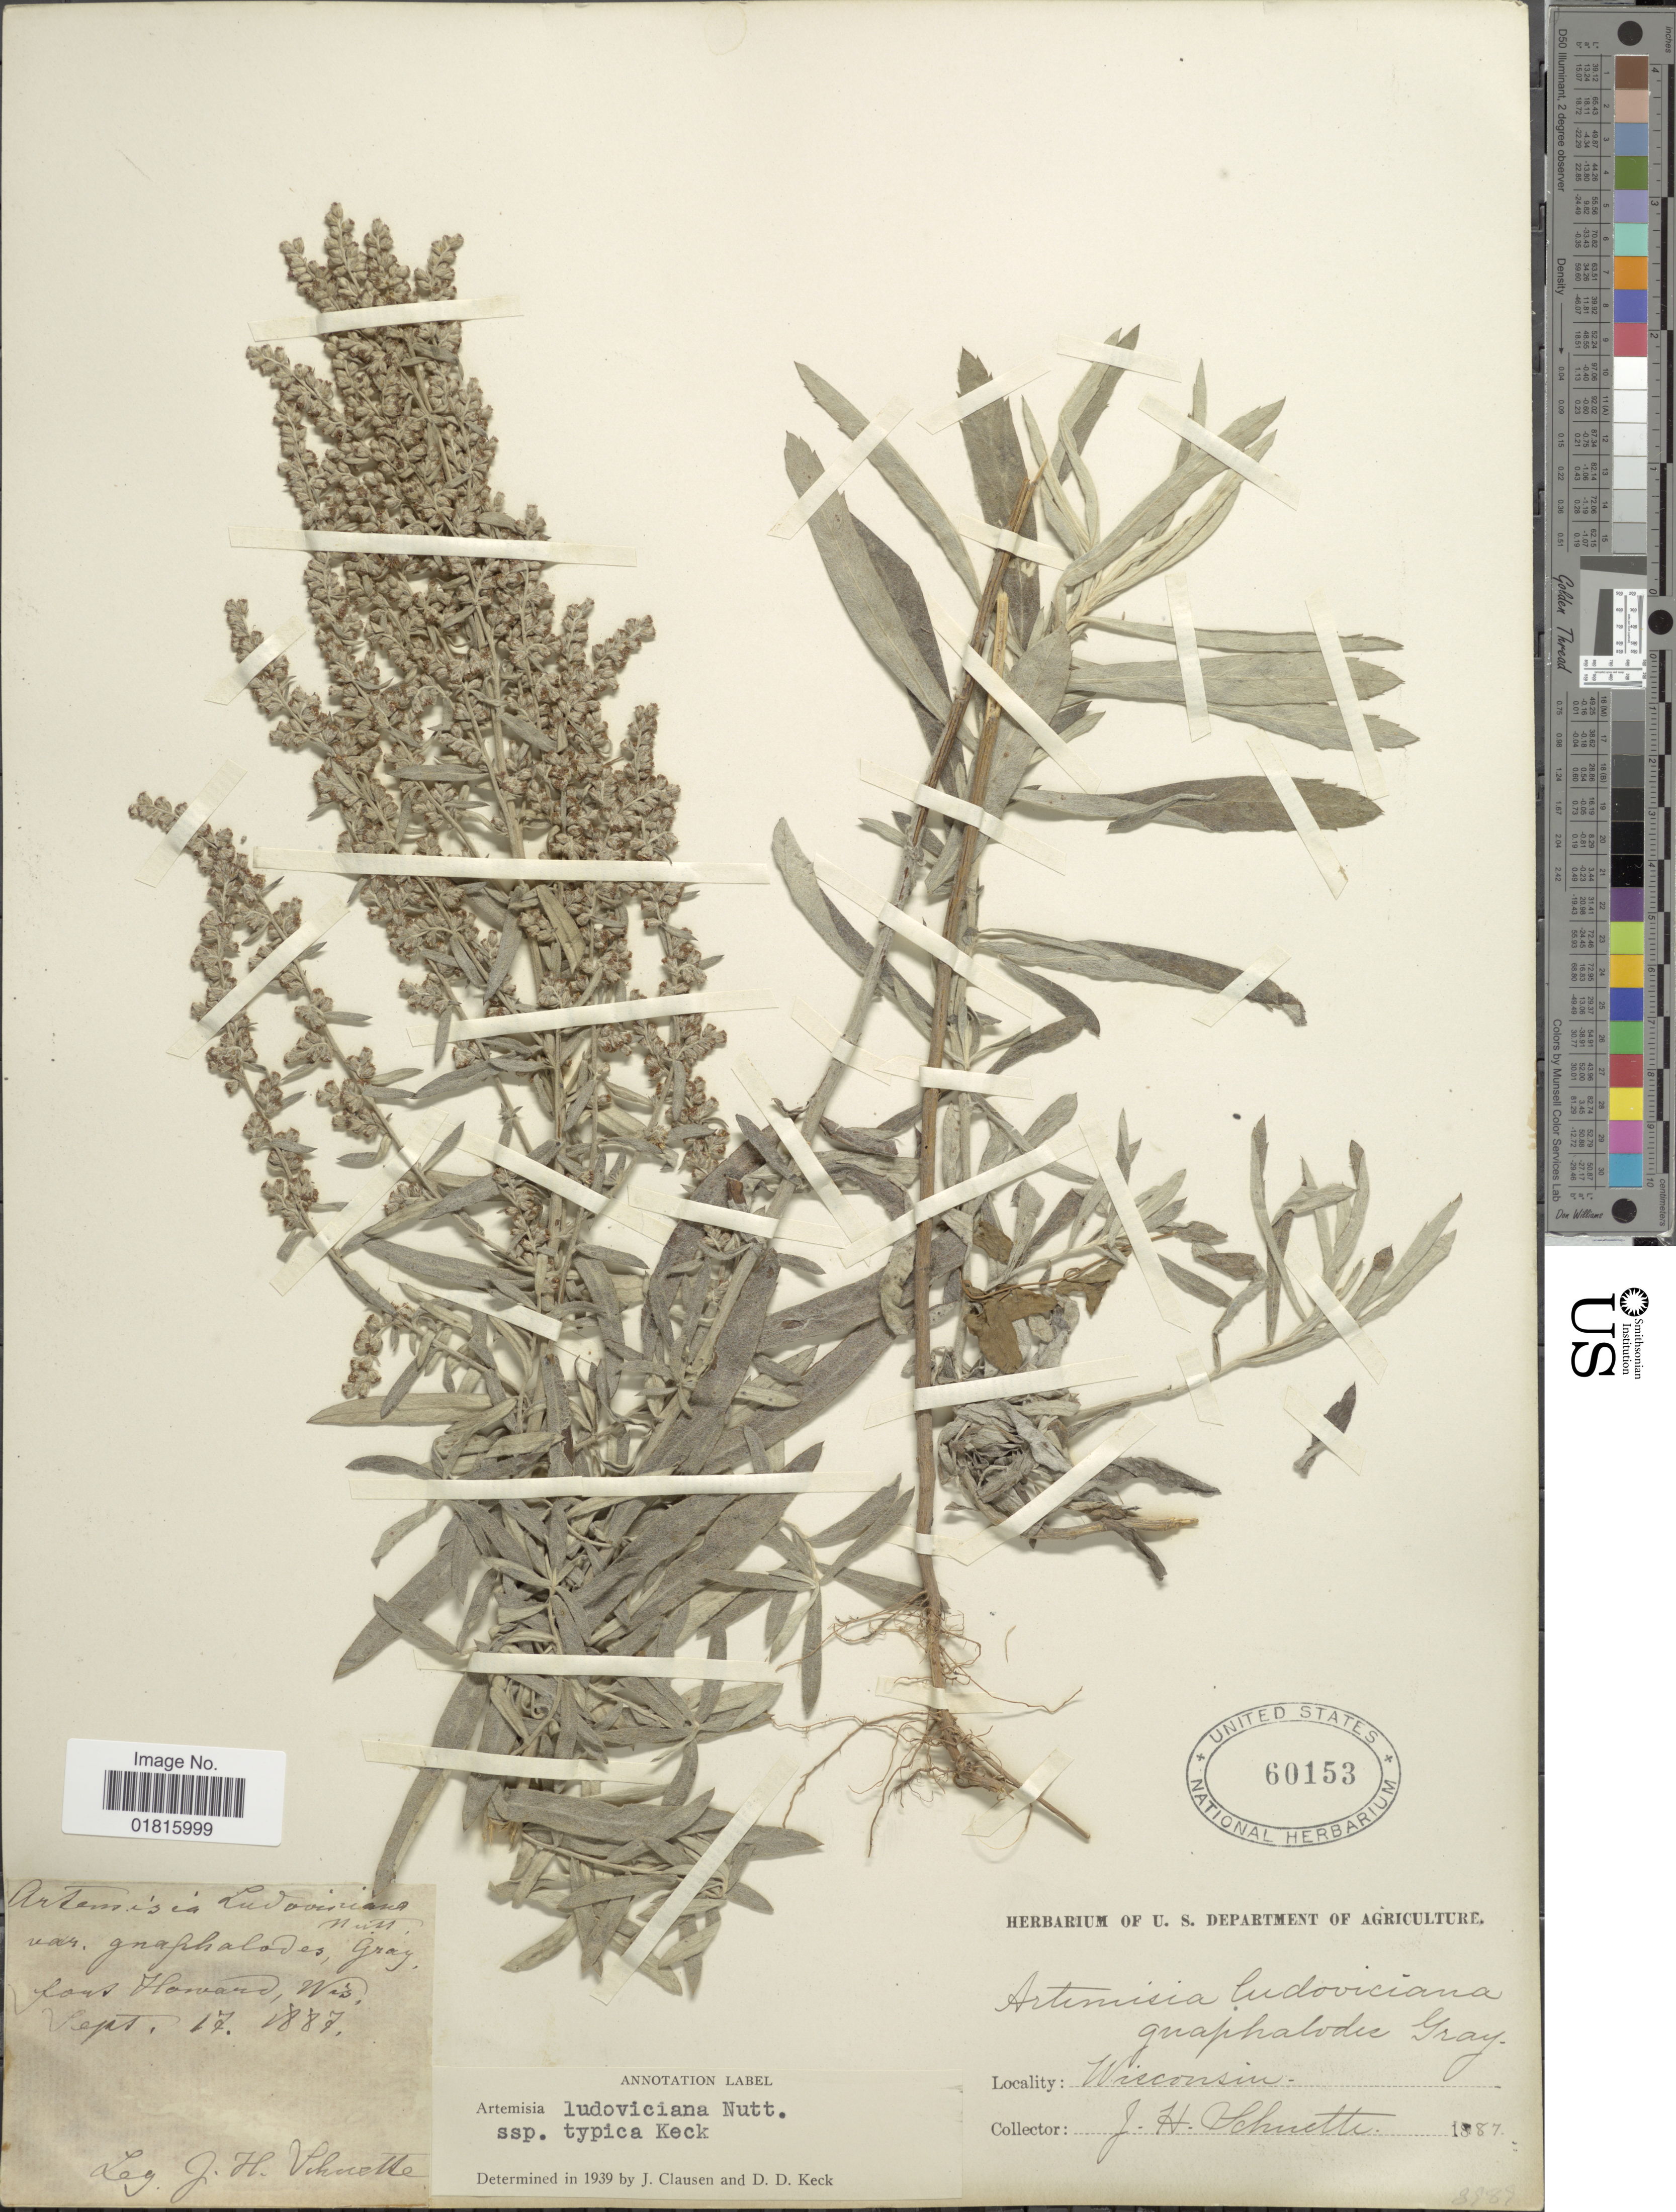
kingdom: Plantae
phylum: Tracheophyta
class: Magnoliopsida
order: Asterales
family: Asteraceae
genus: Artemisia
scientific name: Artemisia ludoviciana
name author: Nutt.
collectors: J. H. Schuette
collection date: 1887-09-17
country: United States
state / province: Wisconsin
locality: Fort Howard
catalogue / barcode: US 60153